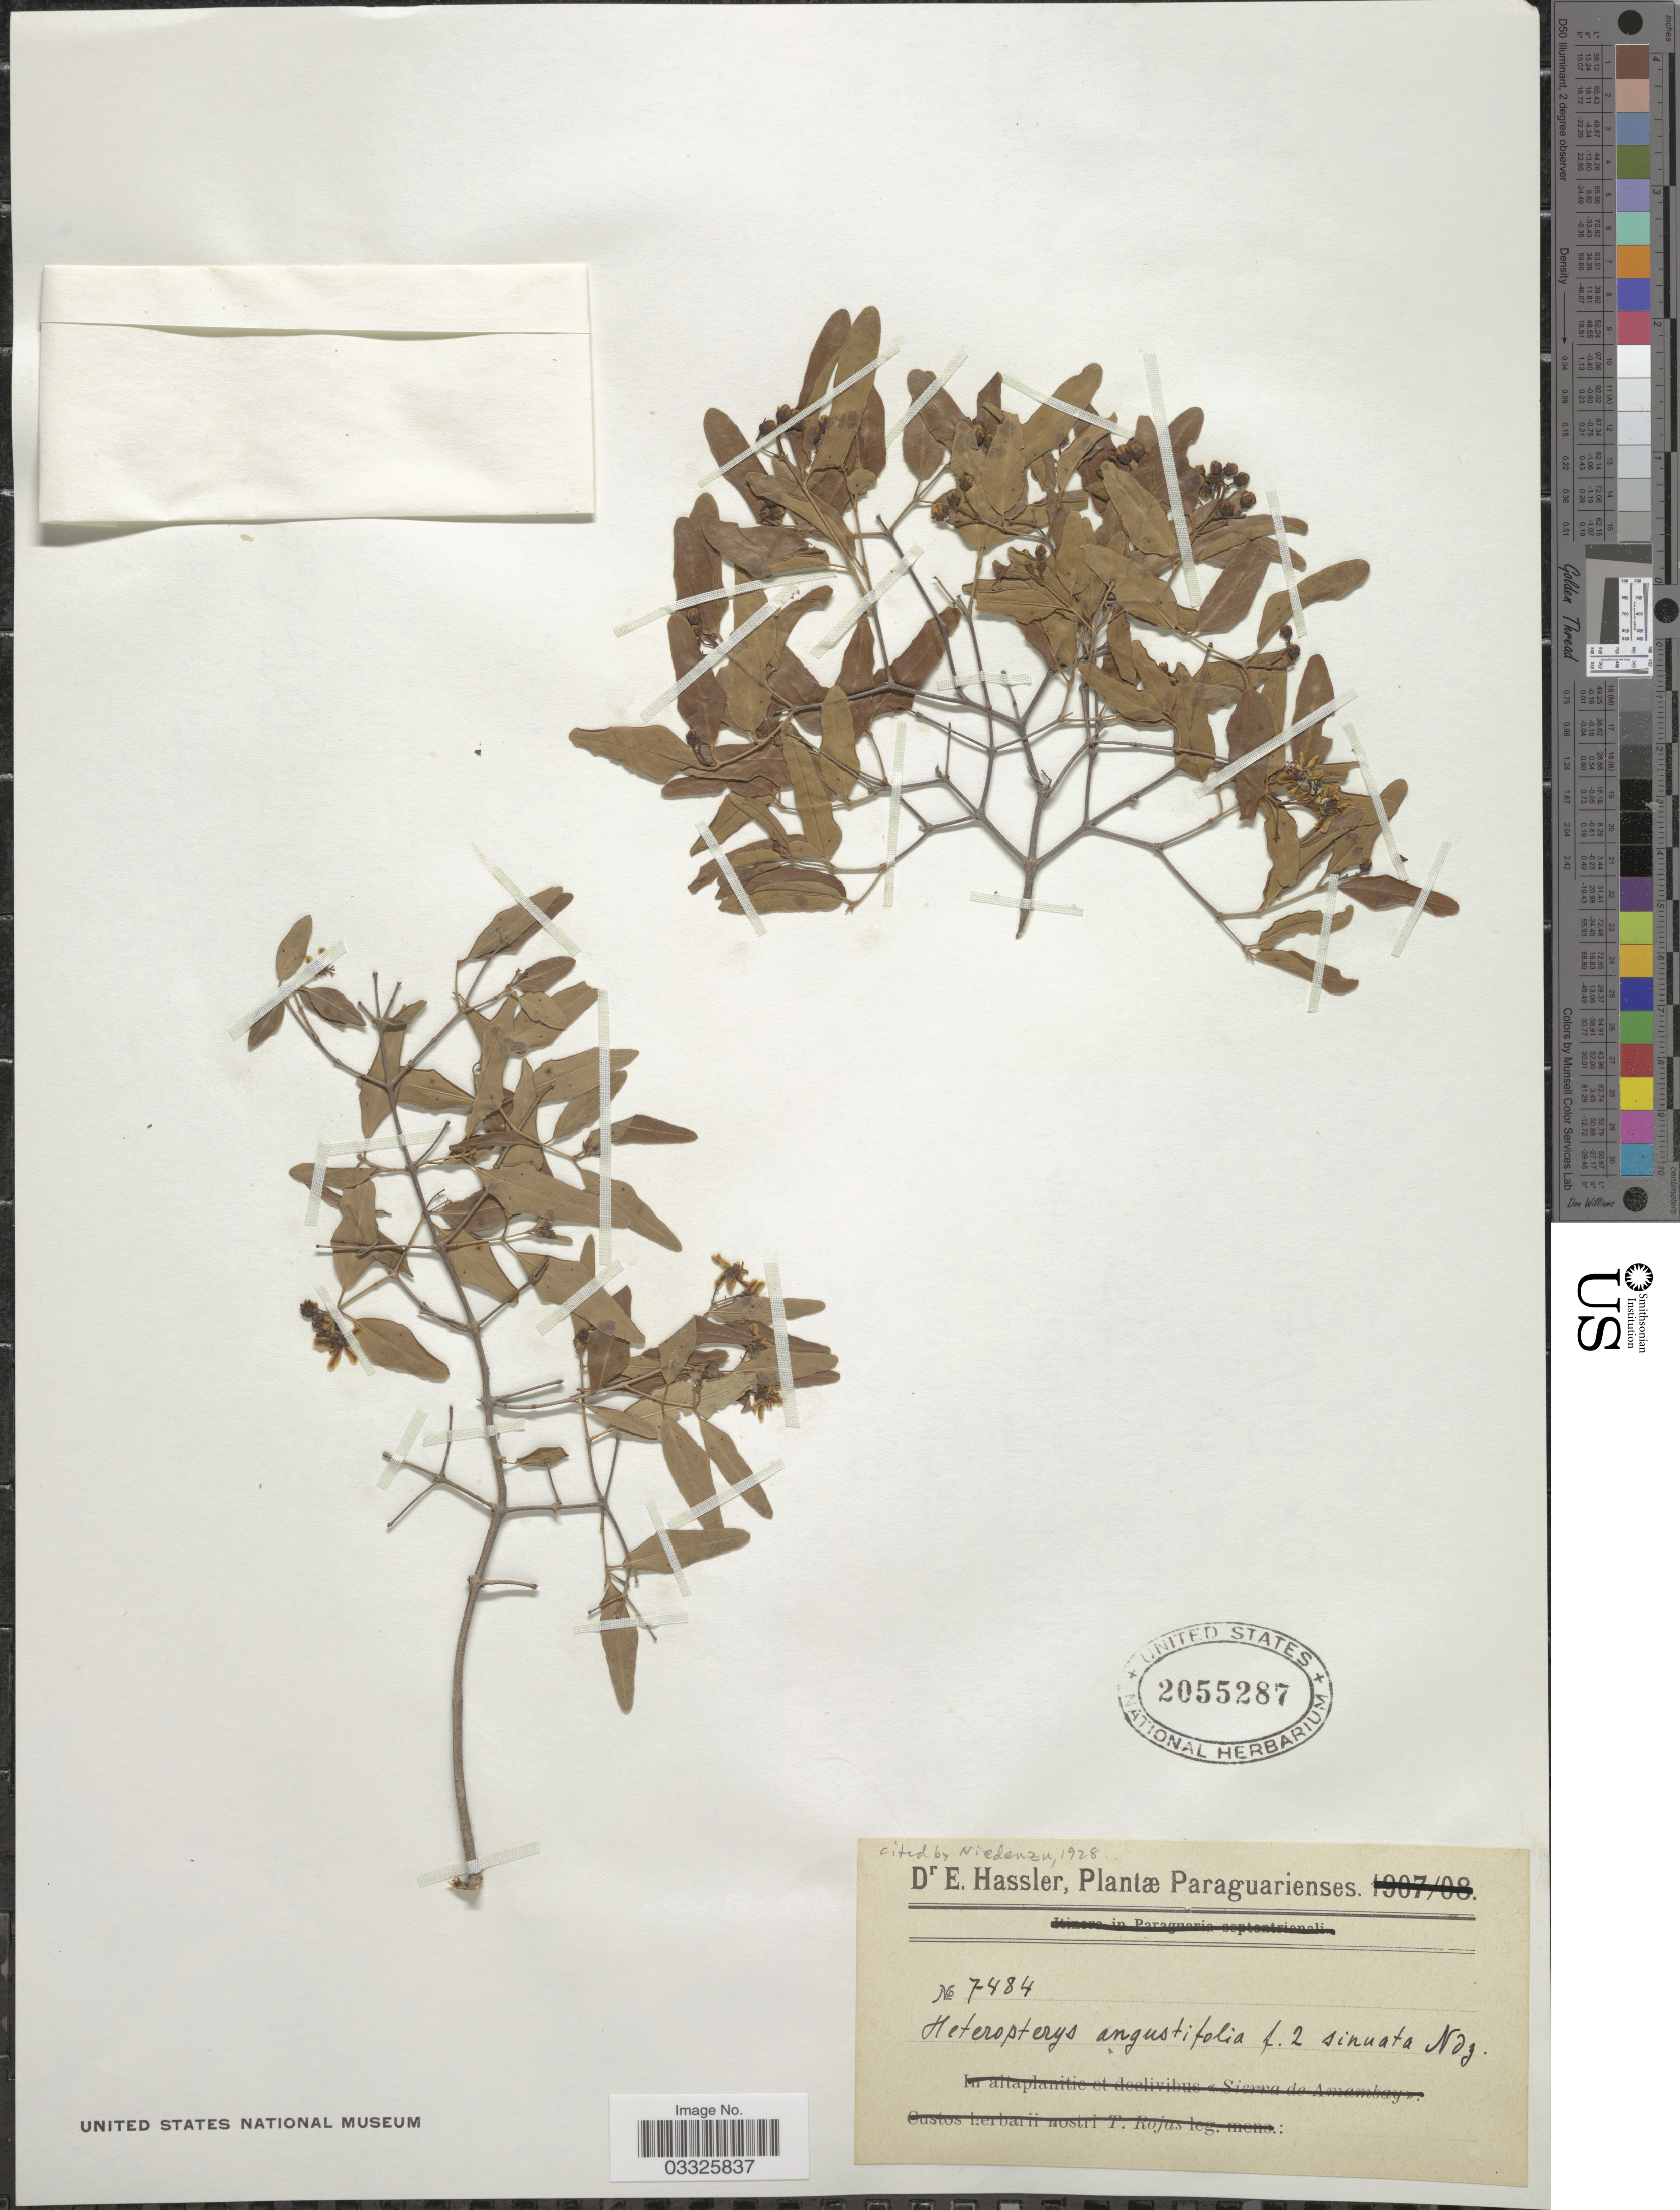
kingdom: Plantae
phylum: Tracheophyta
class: Magnoliopsida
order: Malpighiales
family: Malpighiaceae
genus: Heteropterys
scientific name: Heteropterys angustifolia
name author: Griseb.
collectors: E. Hassler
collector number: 7484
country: Paraguay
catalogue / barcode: US 2055287